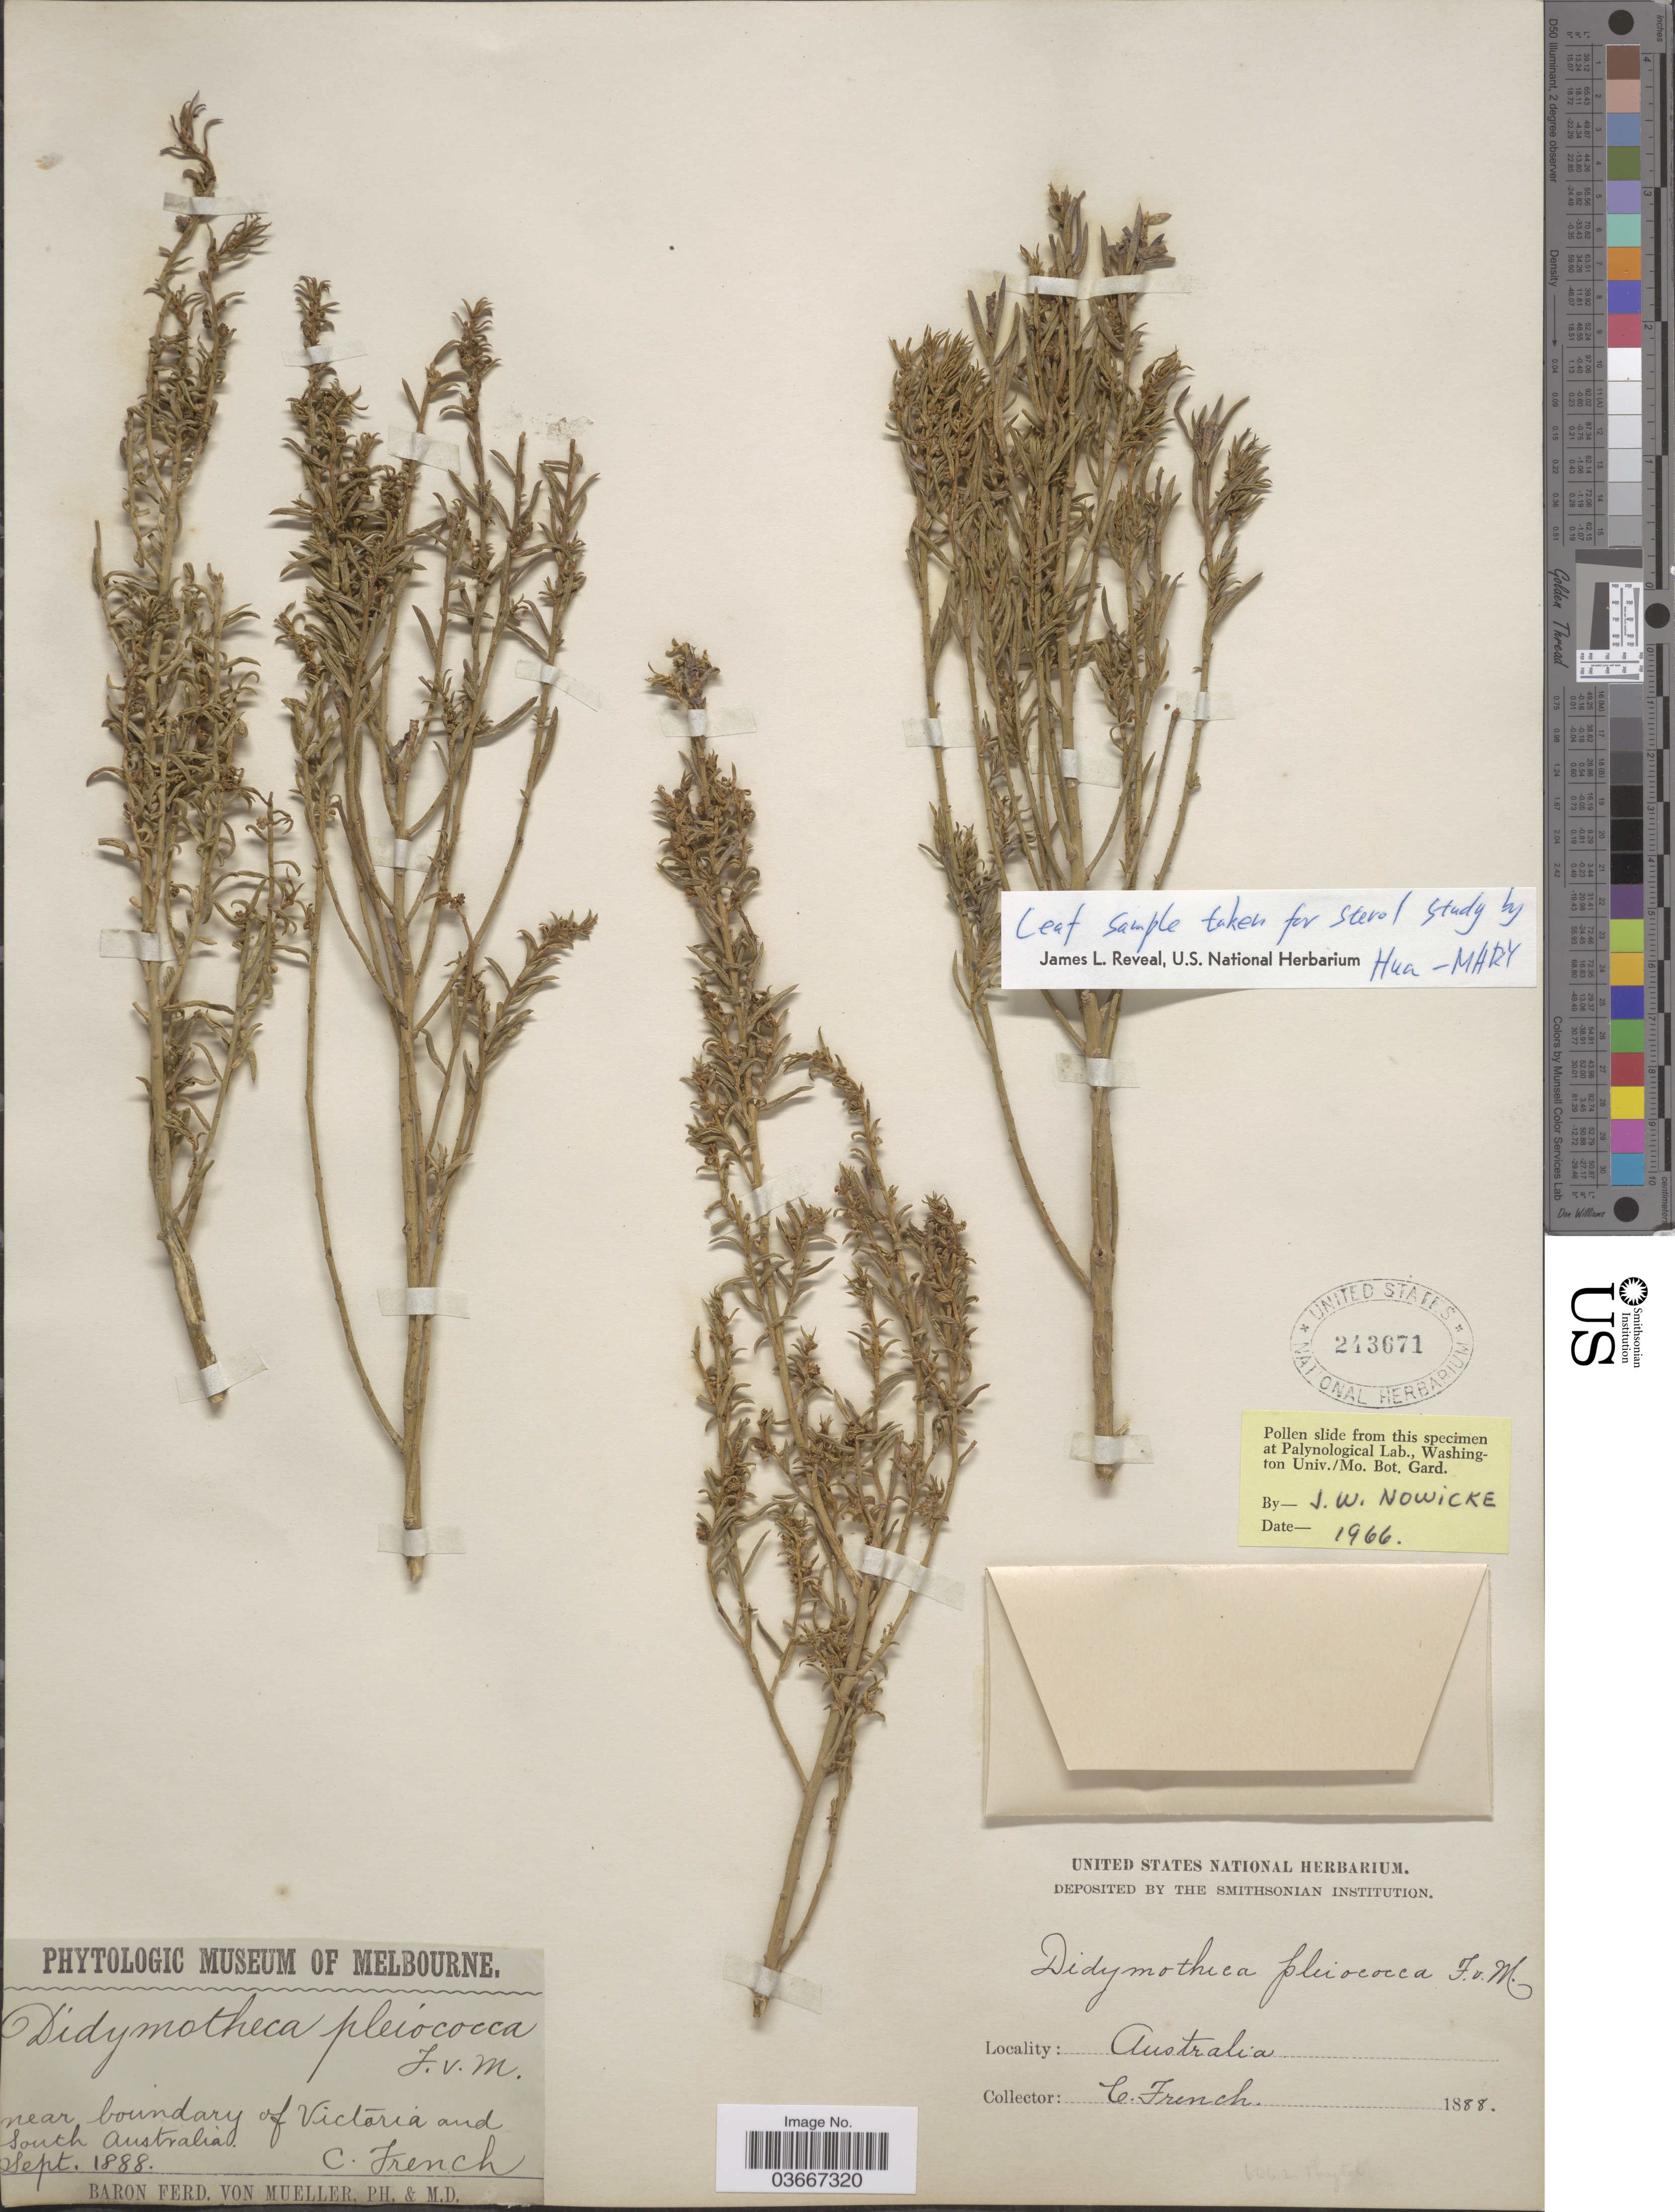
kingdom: Plantae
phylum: Tracheophyta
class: Magnoliopsida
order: Brassicales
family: Gyrostemonaceae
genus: Gyrostemon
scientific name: Gyrostemon australasicus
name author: (Moq.) Heimerl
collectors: C. French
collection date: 1888-09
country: Australia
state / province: South Australia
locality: Near boundary of Victoria and South Australia.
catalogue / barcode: US 243671